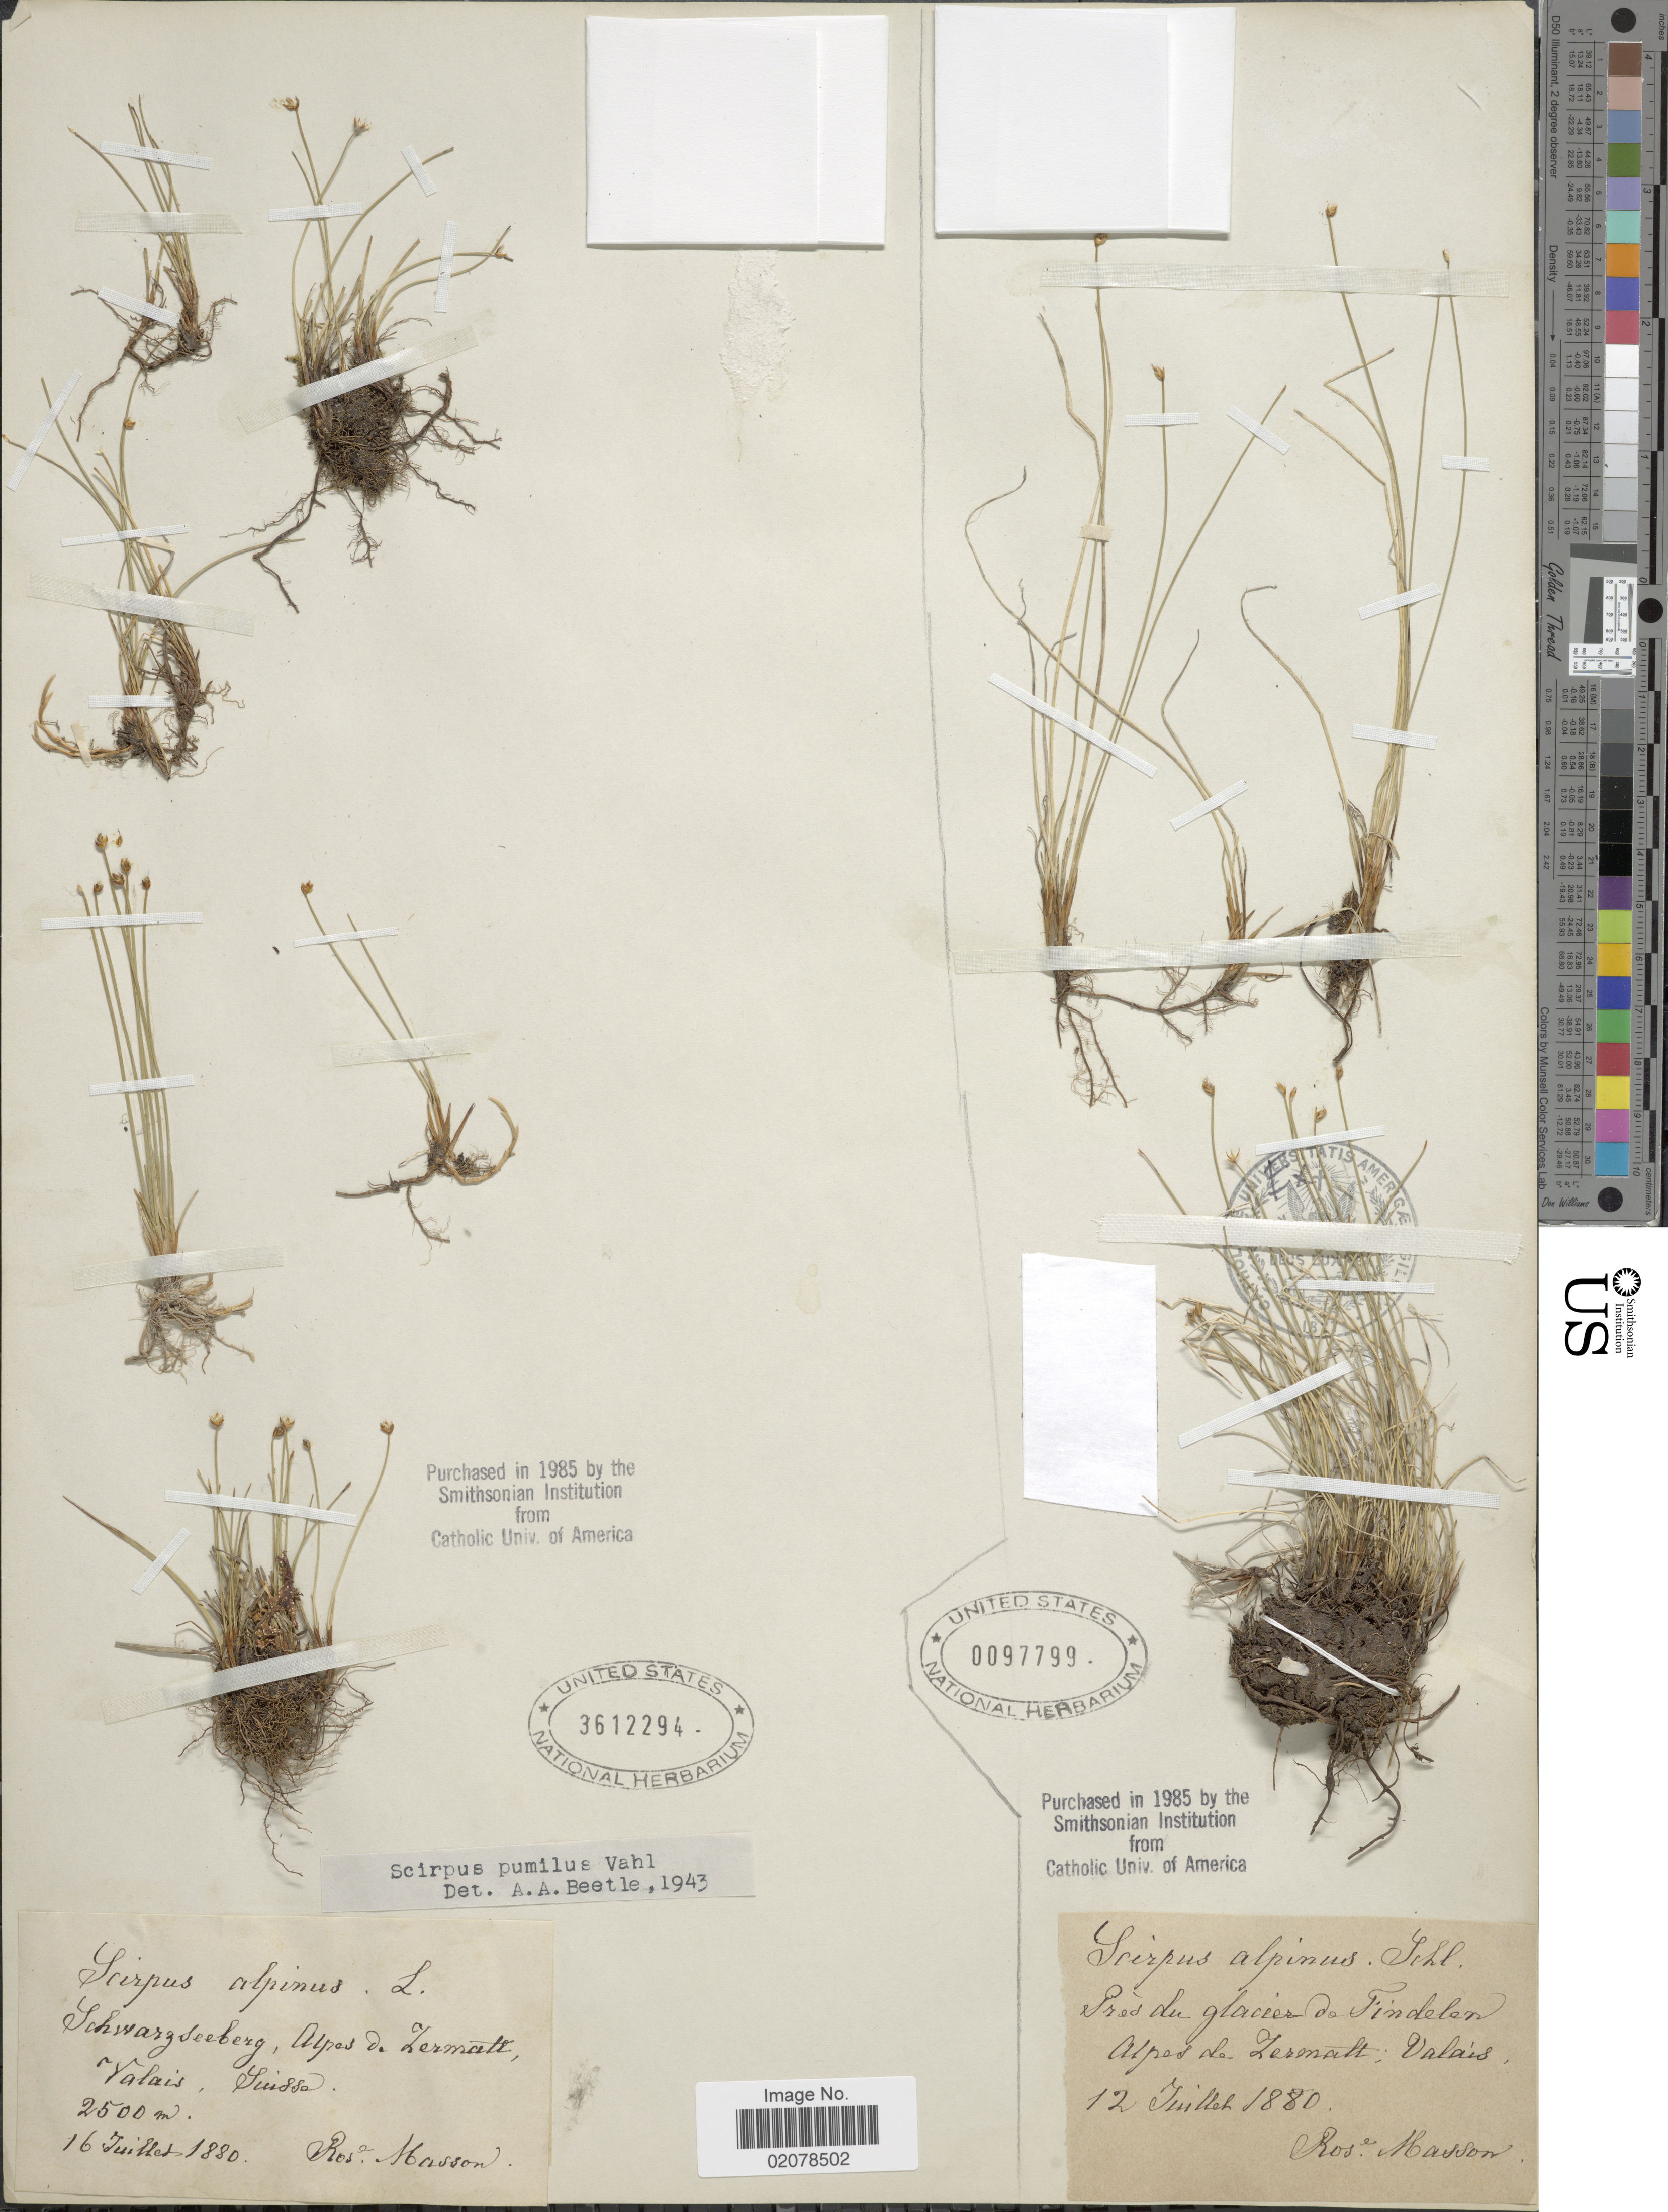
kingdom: Plantae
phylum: Tracheophyta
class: Liliopsida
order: Poales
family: Cyperaceae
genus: Trichophorum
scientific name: Trichophorum pumilum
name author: (Vahl) Schinz & Thell.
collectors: R. Masson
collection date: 1880-07-12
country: Switzerland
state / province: Valais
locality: [res de g;acoier de Tindelen, alpes de Lermalt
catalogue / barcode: US 97799-2